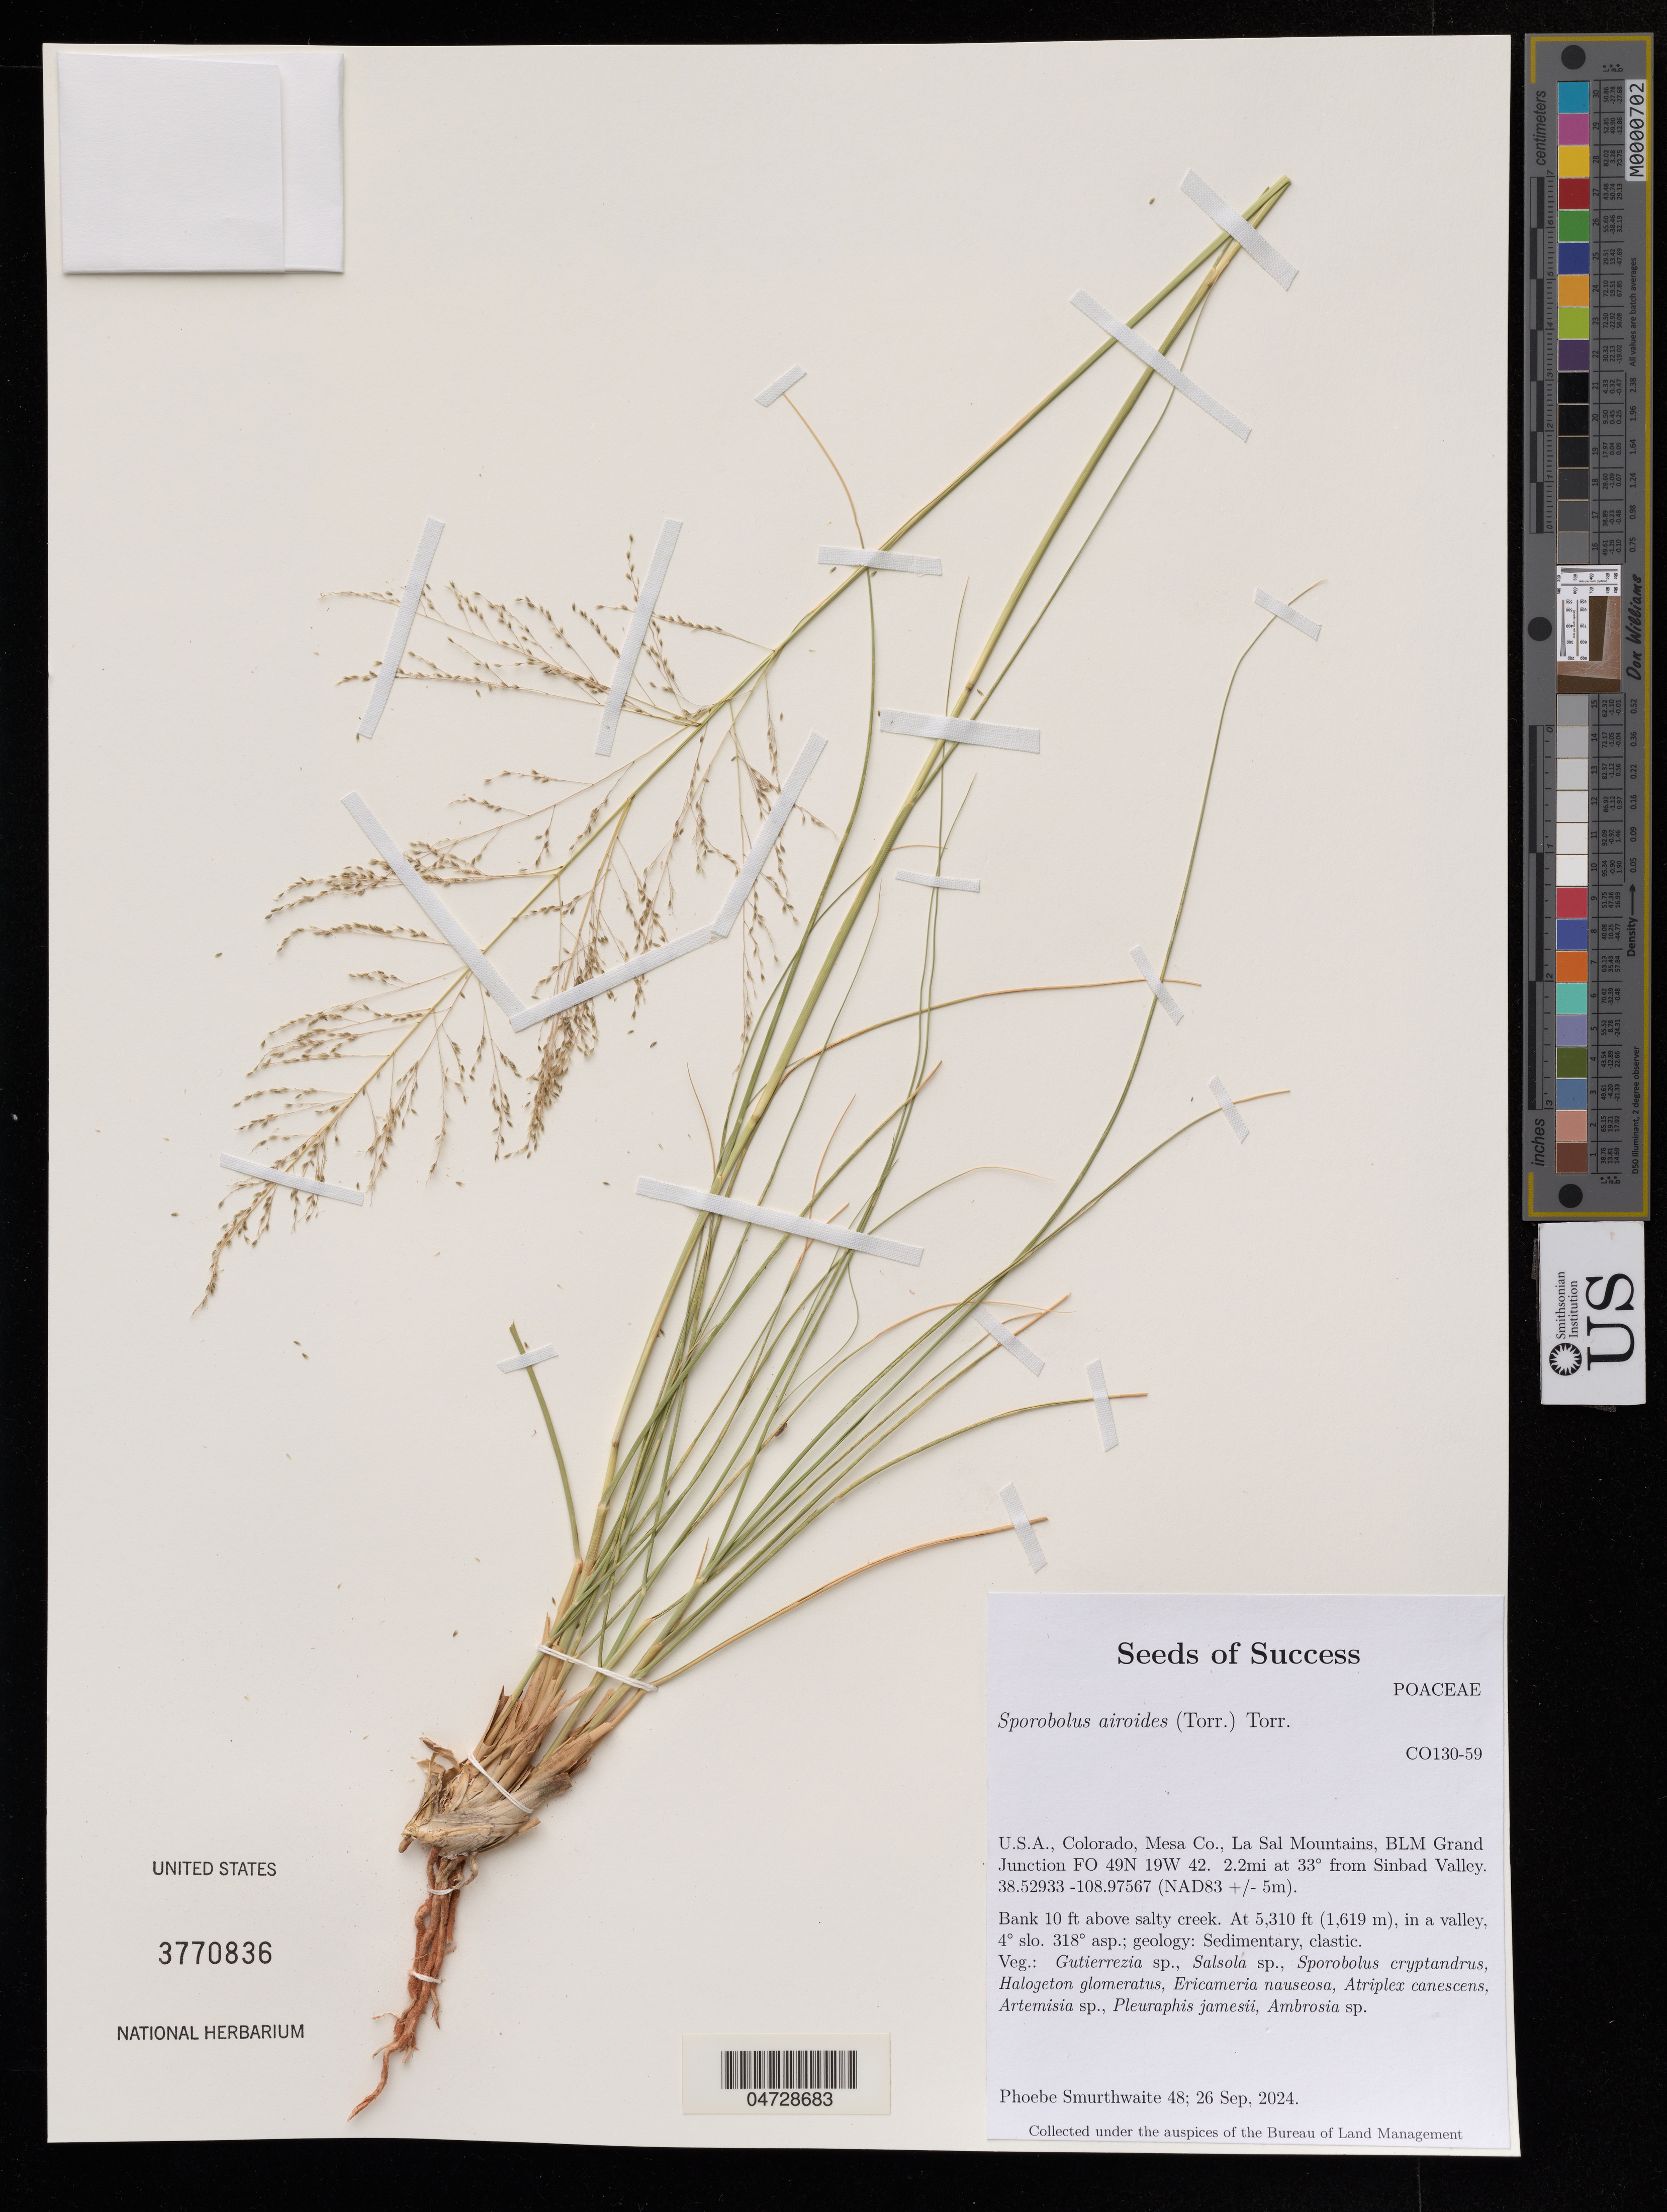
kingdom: Plantae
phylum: Tracheophyta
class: Liliopsida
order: Poales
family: Poaceae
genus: Sporobolus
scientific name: Sporobolus airoides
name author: (Torr.) Torr.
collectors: P. Smurthwaite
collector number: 48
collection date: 2024-09-26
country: United States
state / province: Colorado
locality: Mesa Co., La Sal Mountains, BLM Grand Junction FO 49N 19W 42. 2.2mi at 33° from Sinbad Valley.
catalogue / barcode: US 3770836